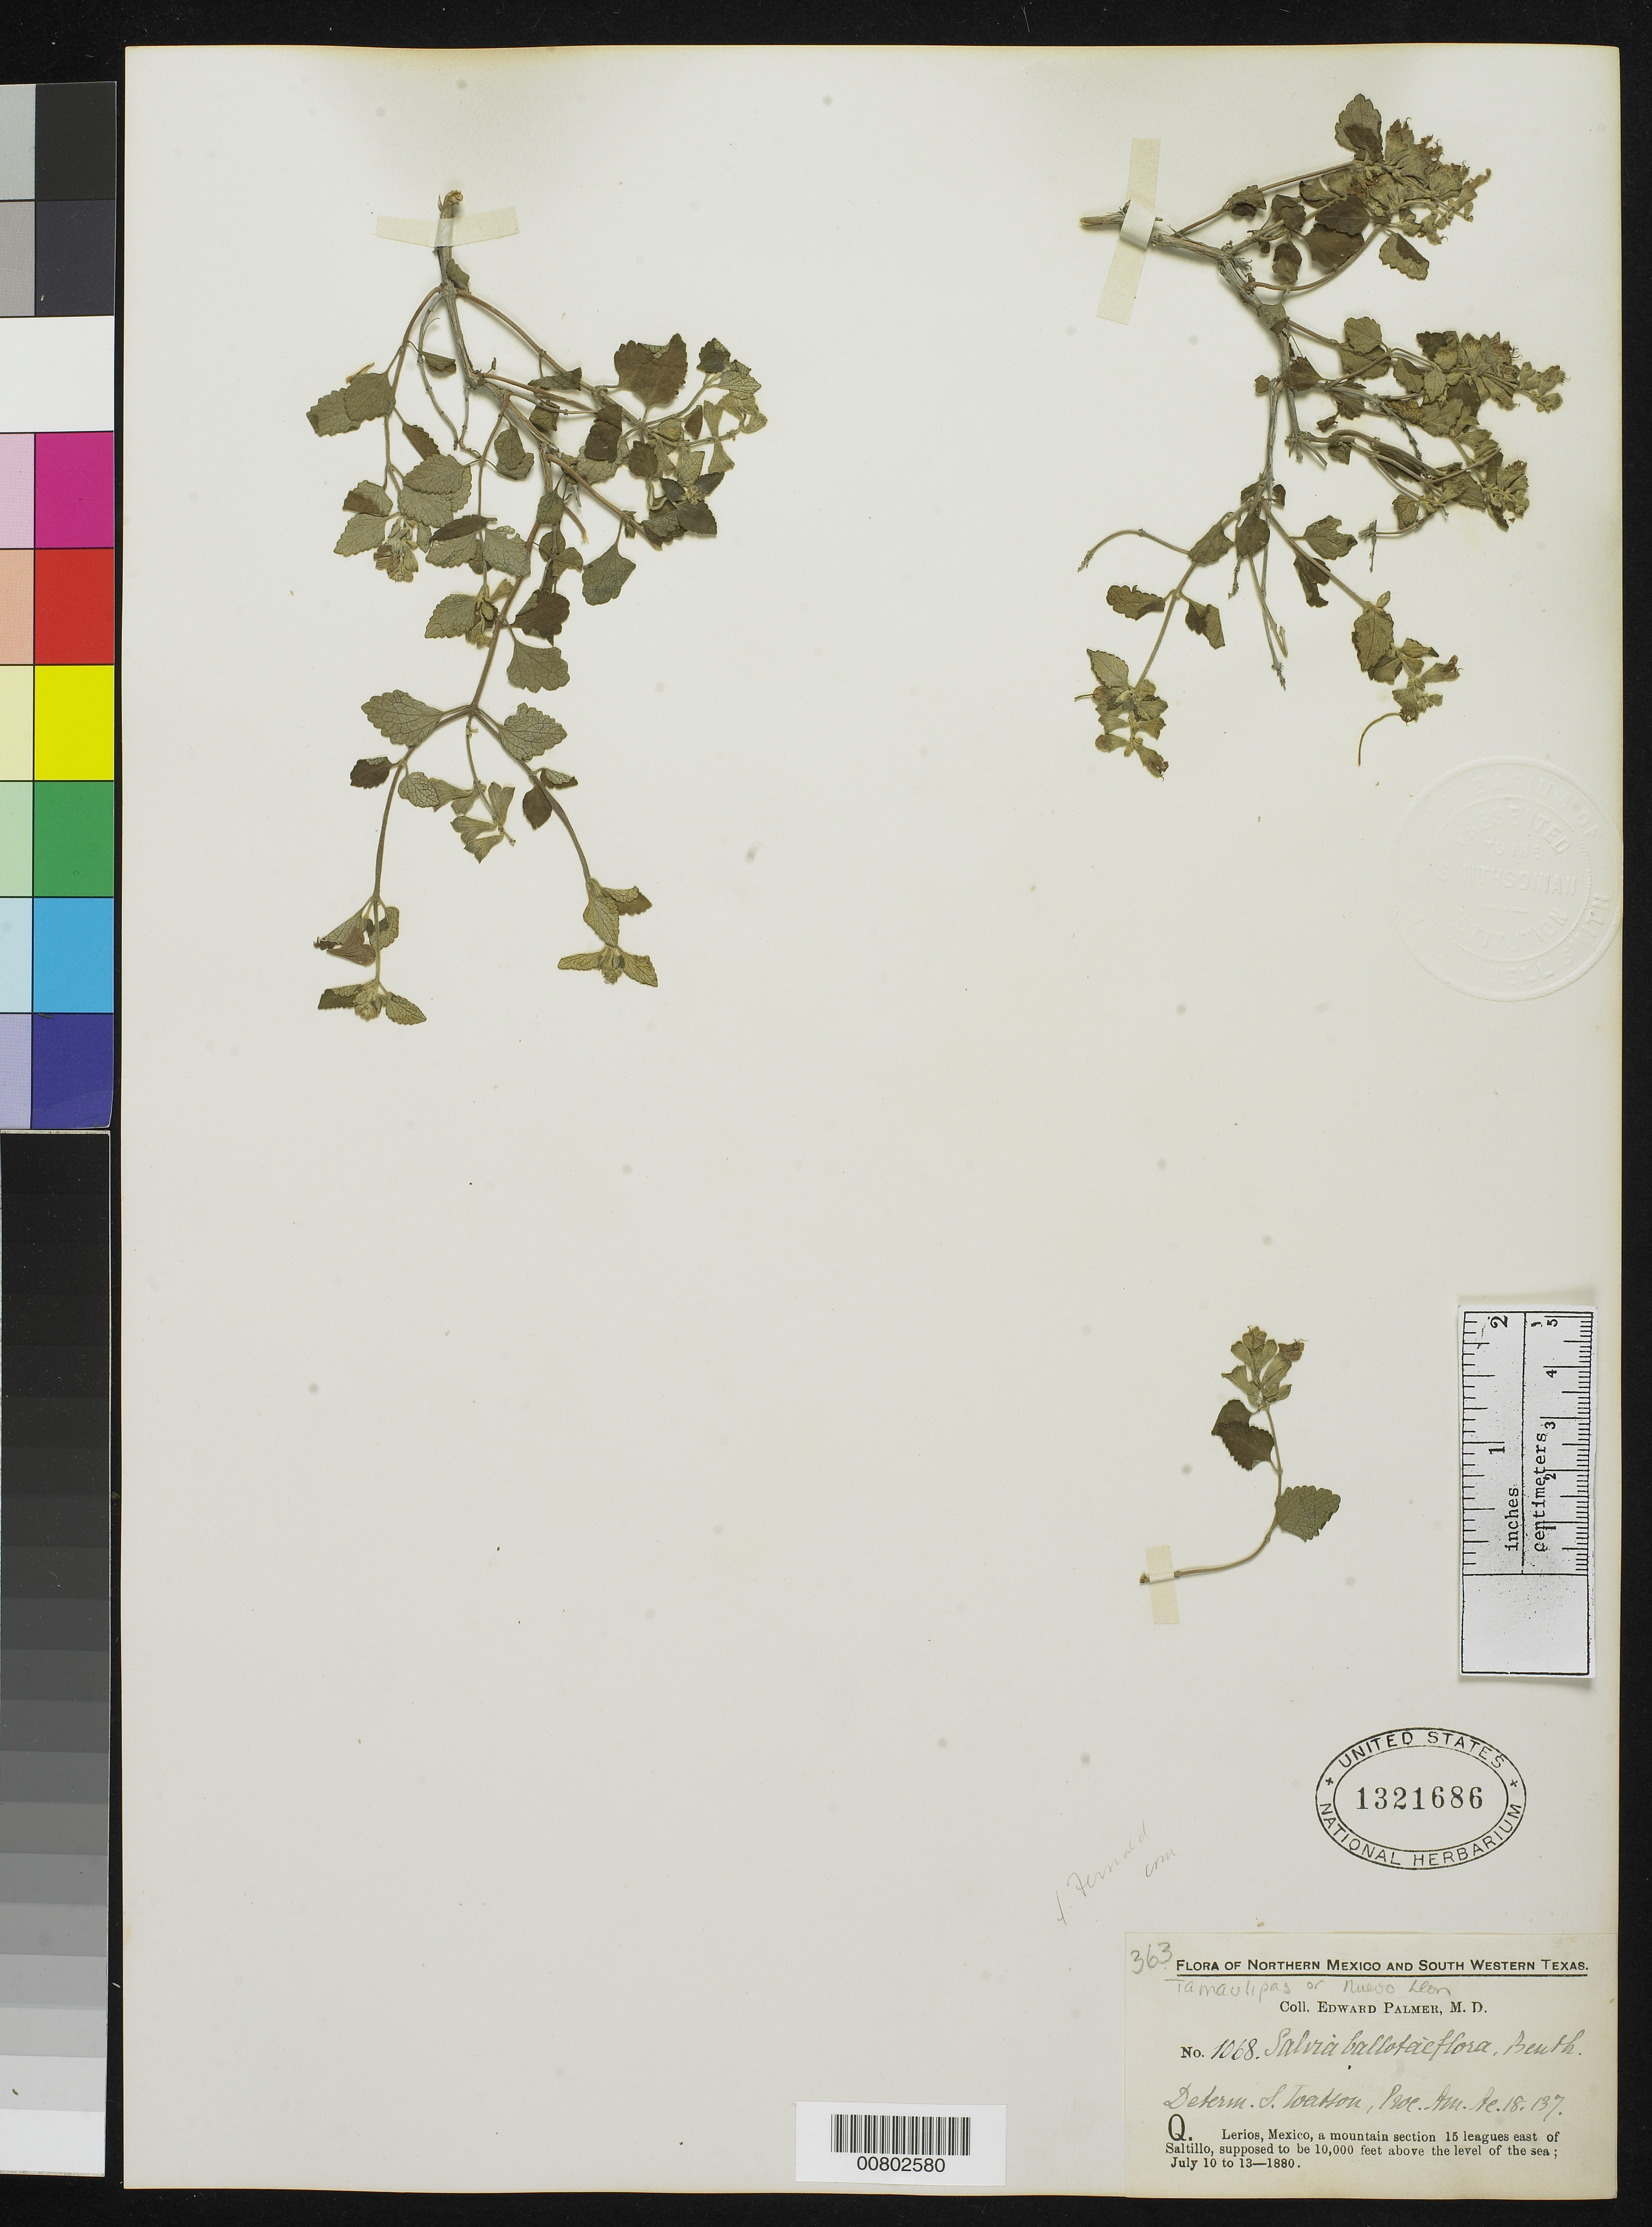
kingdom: Plantae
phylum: Tracheophyta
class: Magnoliopsida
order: Lamiales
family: Lamiaceae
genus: Salvia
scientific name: Salvia ballotiflora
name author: Benth.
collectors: E. Palmer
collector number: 1068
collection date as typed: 10 Jul 1880 to 13 Jul 1880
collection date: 1880-07-10/1880-07-13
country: Mexico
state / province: Coahuila / Nuevo León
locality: Q. Lerios, Mexico, a mountain section 15 leagues east of Saltillo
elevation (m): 3048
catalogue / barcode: US 1321686